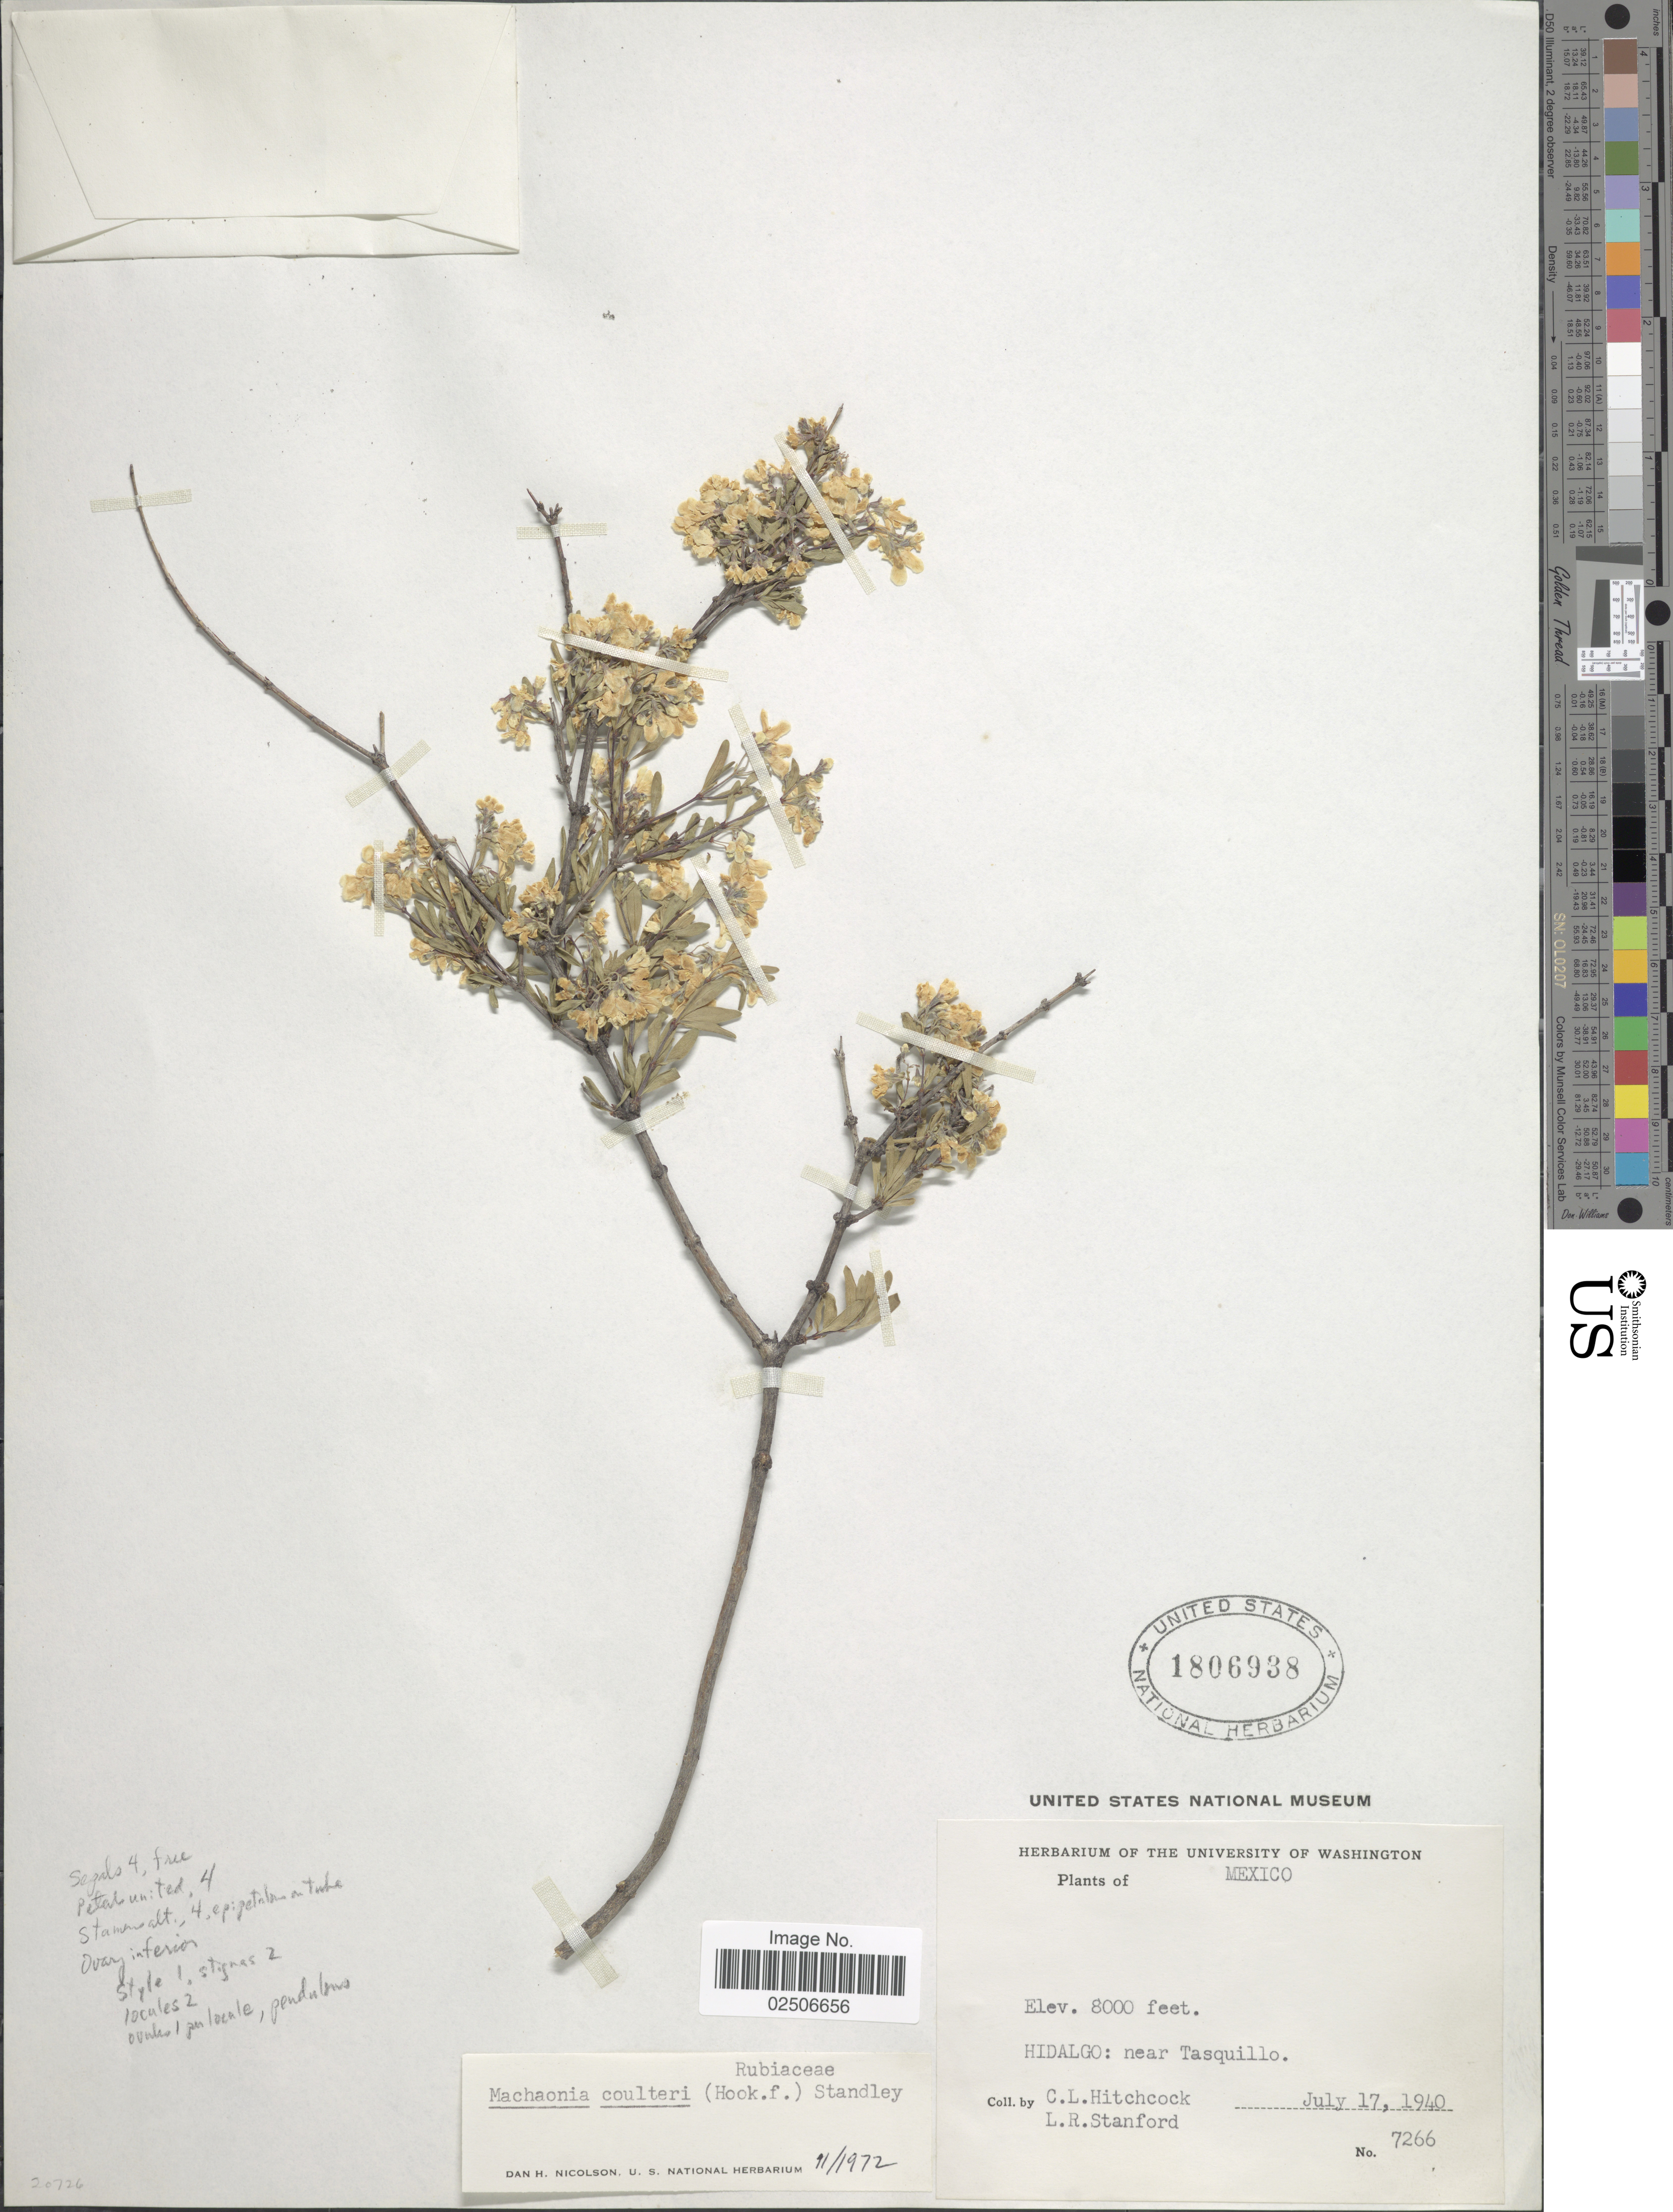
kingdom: Plantae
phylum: Tracheophyta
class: Magnoliopsida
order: Gentianales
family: Rubiaceae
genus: Machaonia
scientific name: Machaonia coulteri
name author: (Hook. f. ex Benth. & Hook.) Standl.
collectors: C. L. Hitchcock & L. R. Stanford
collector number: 7266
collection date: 1940-07-17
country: Mexico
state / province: Hidalgo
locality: Near Tasquillo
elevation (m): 2438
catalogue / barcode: US 1806938